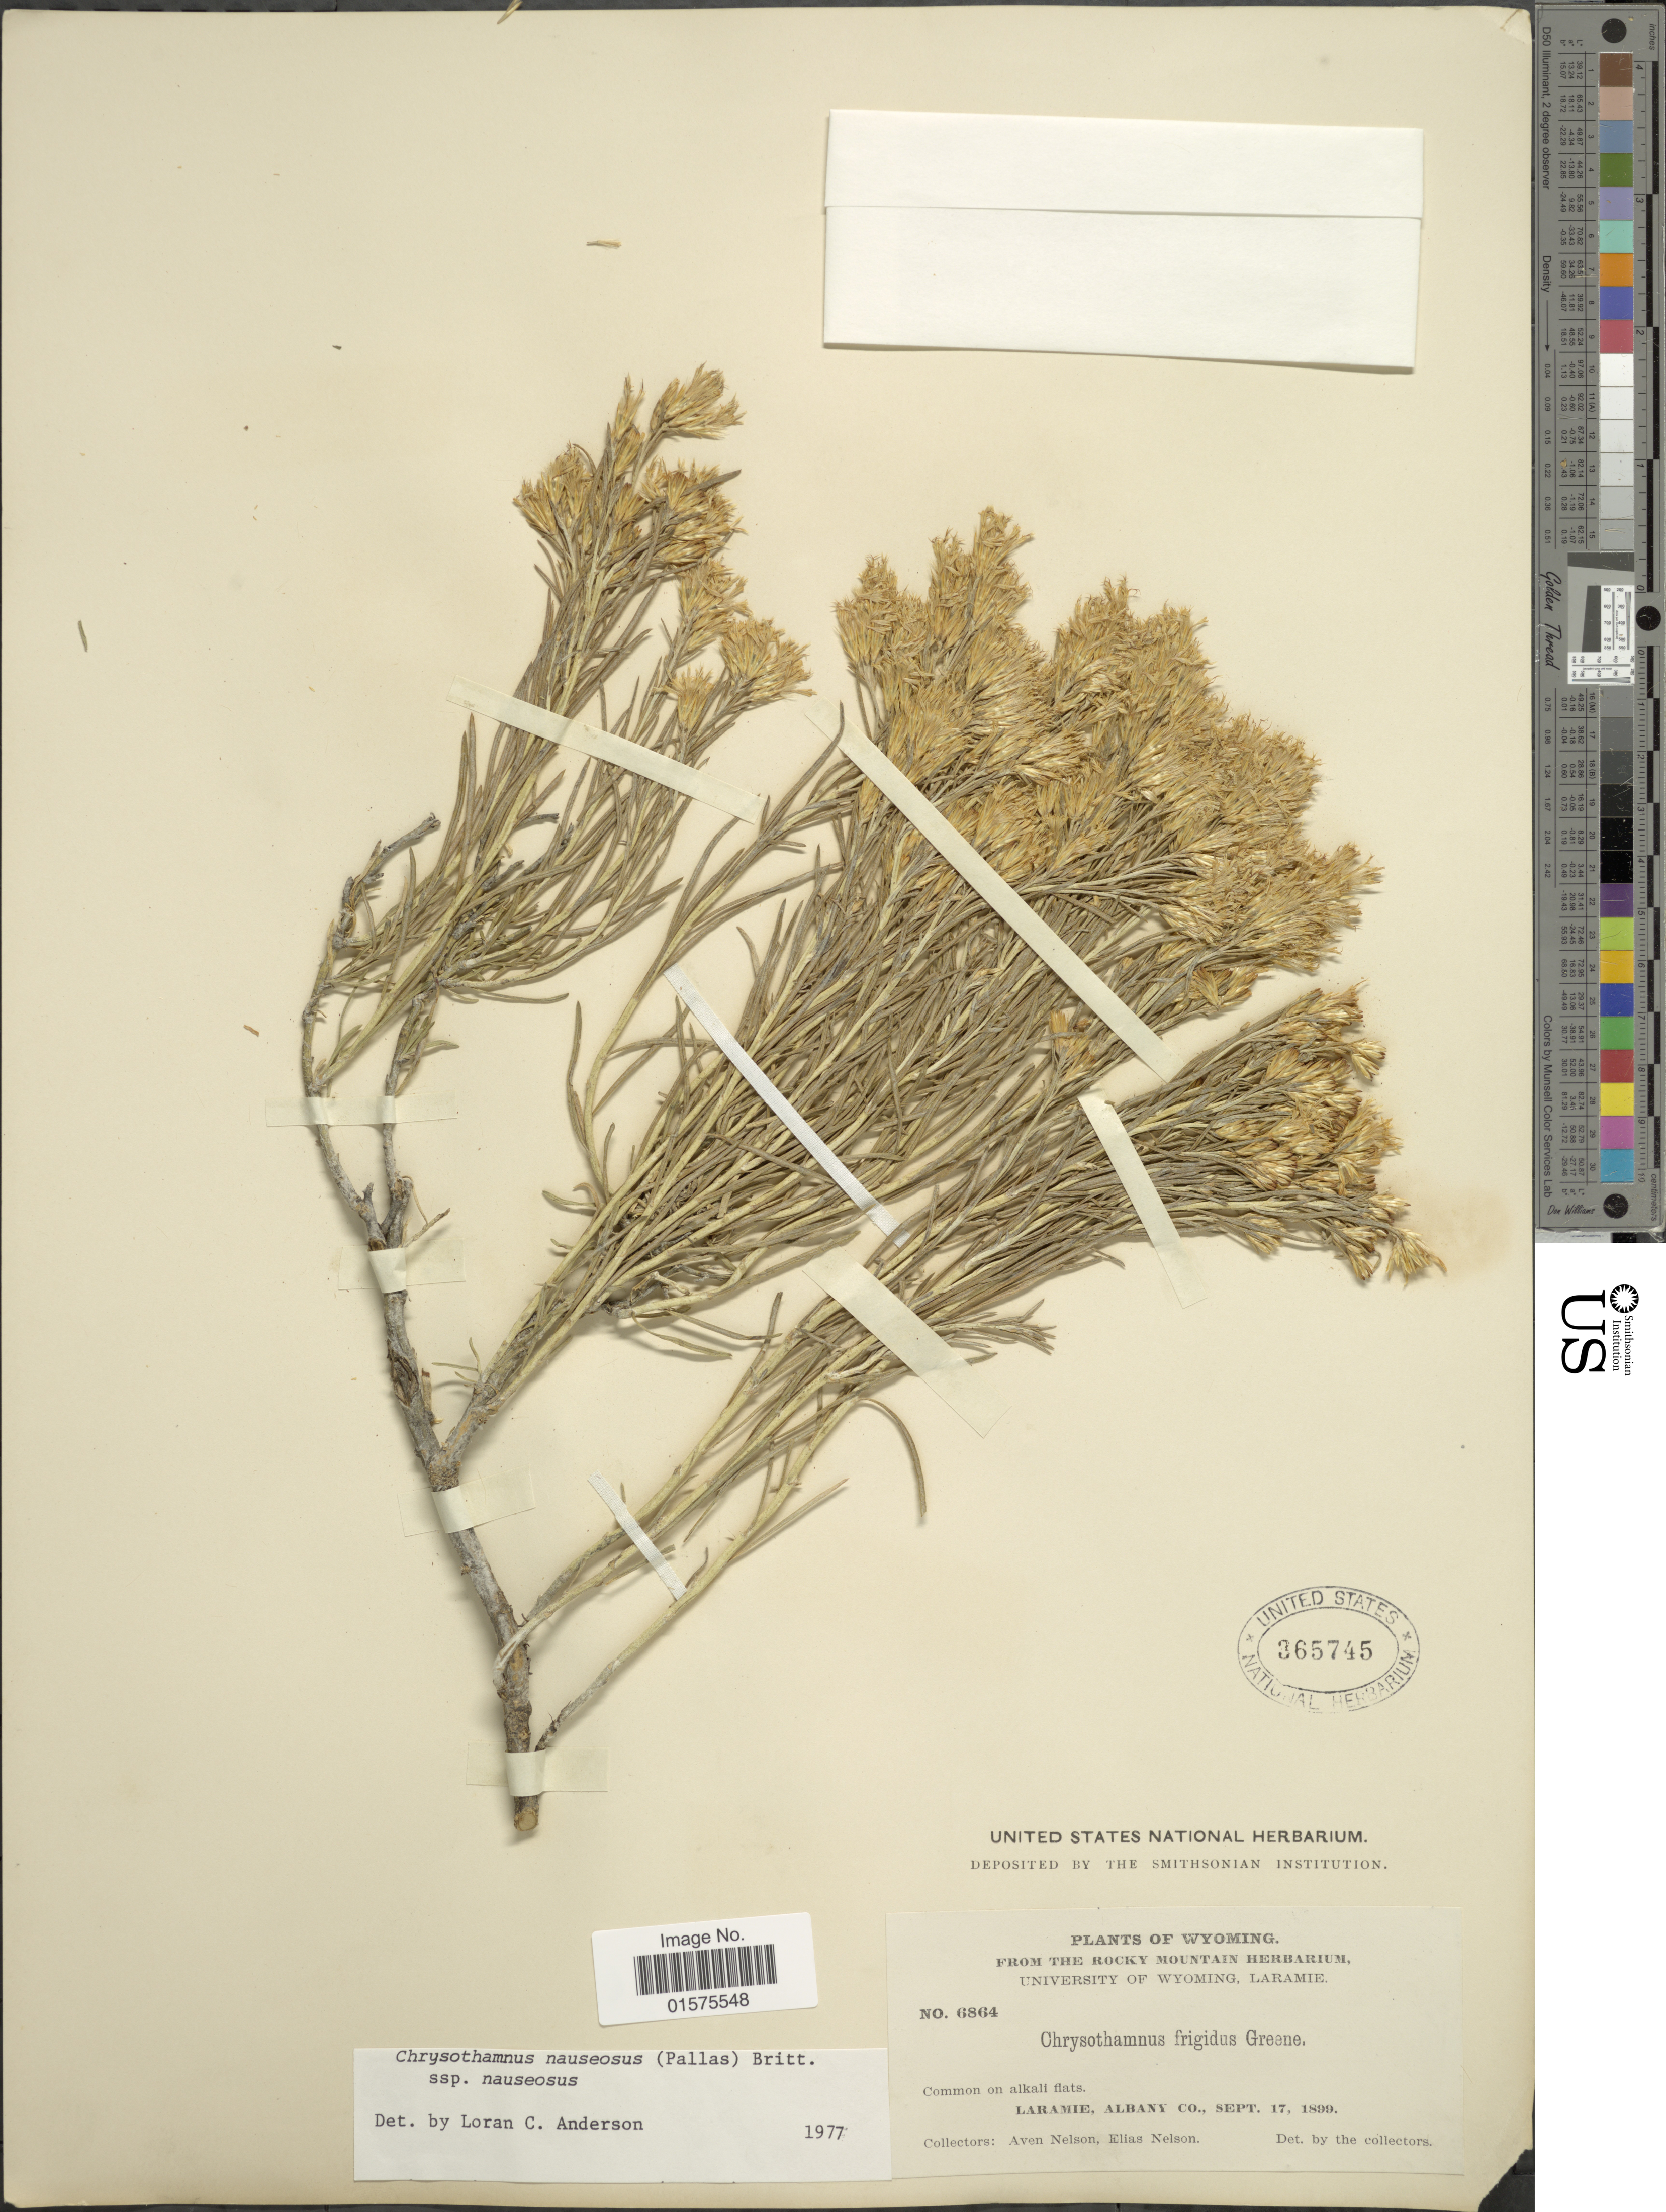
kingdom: Plantae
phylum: Tracheophyta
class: Magnoliopsida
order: Asterales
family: Asteraceae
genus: Ericameria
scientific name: Ericameria nauseosa var. nauseosa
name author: (Pall. ex Pursh) G.L. Nesom & G.I. Baird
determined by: Urbatsch, Lowell E., Curator (LSU), Louisiana State University (UNITED STATES)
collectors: A. Nelson & E. Nelson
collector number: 6864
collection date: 1899-09-17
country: United States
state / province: Wyoming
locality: Laramie, Albany Co.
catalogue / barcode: US 365745